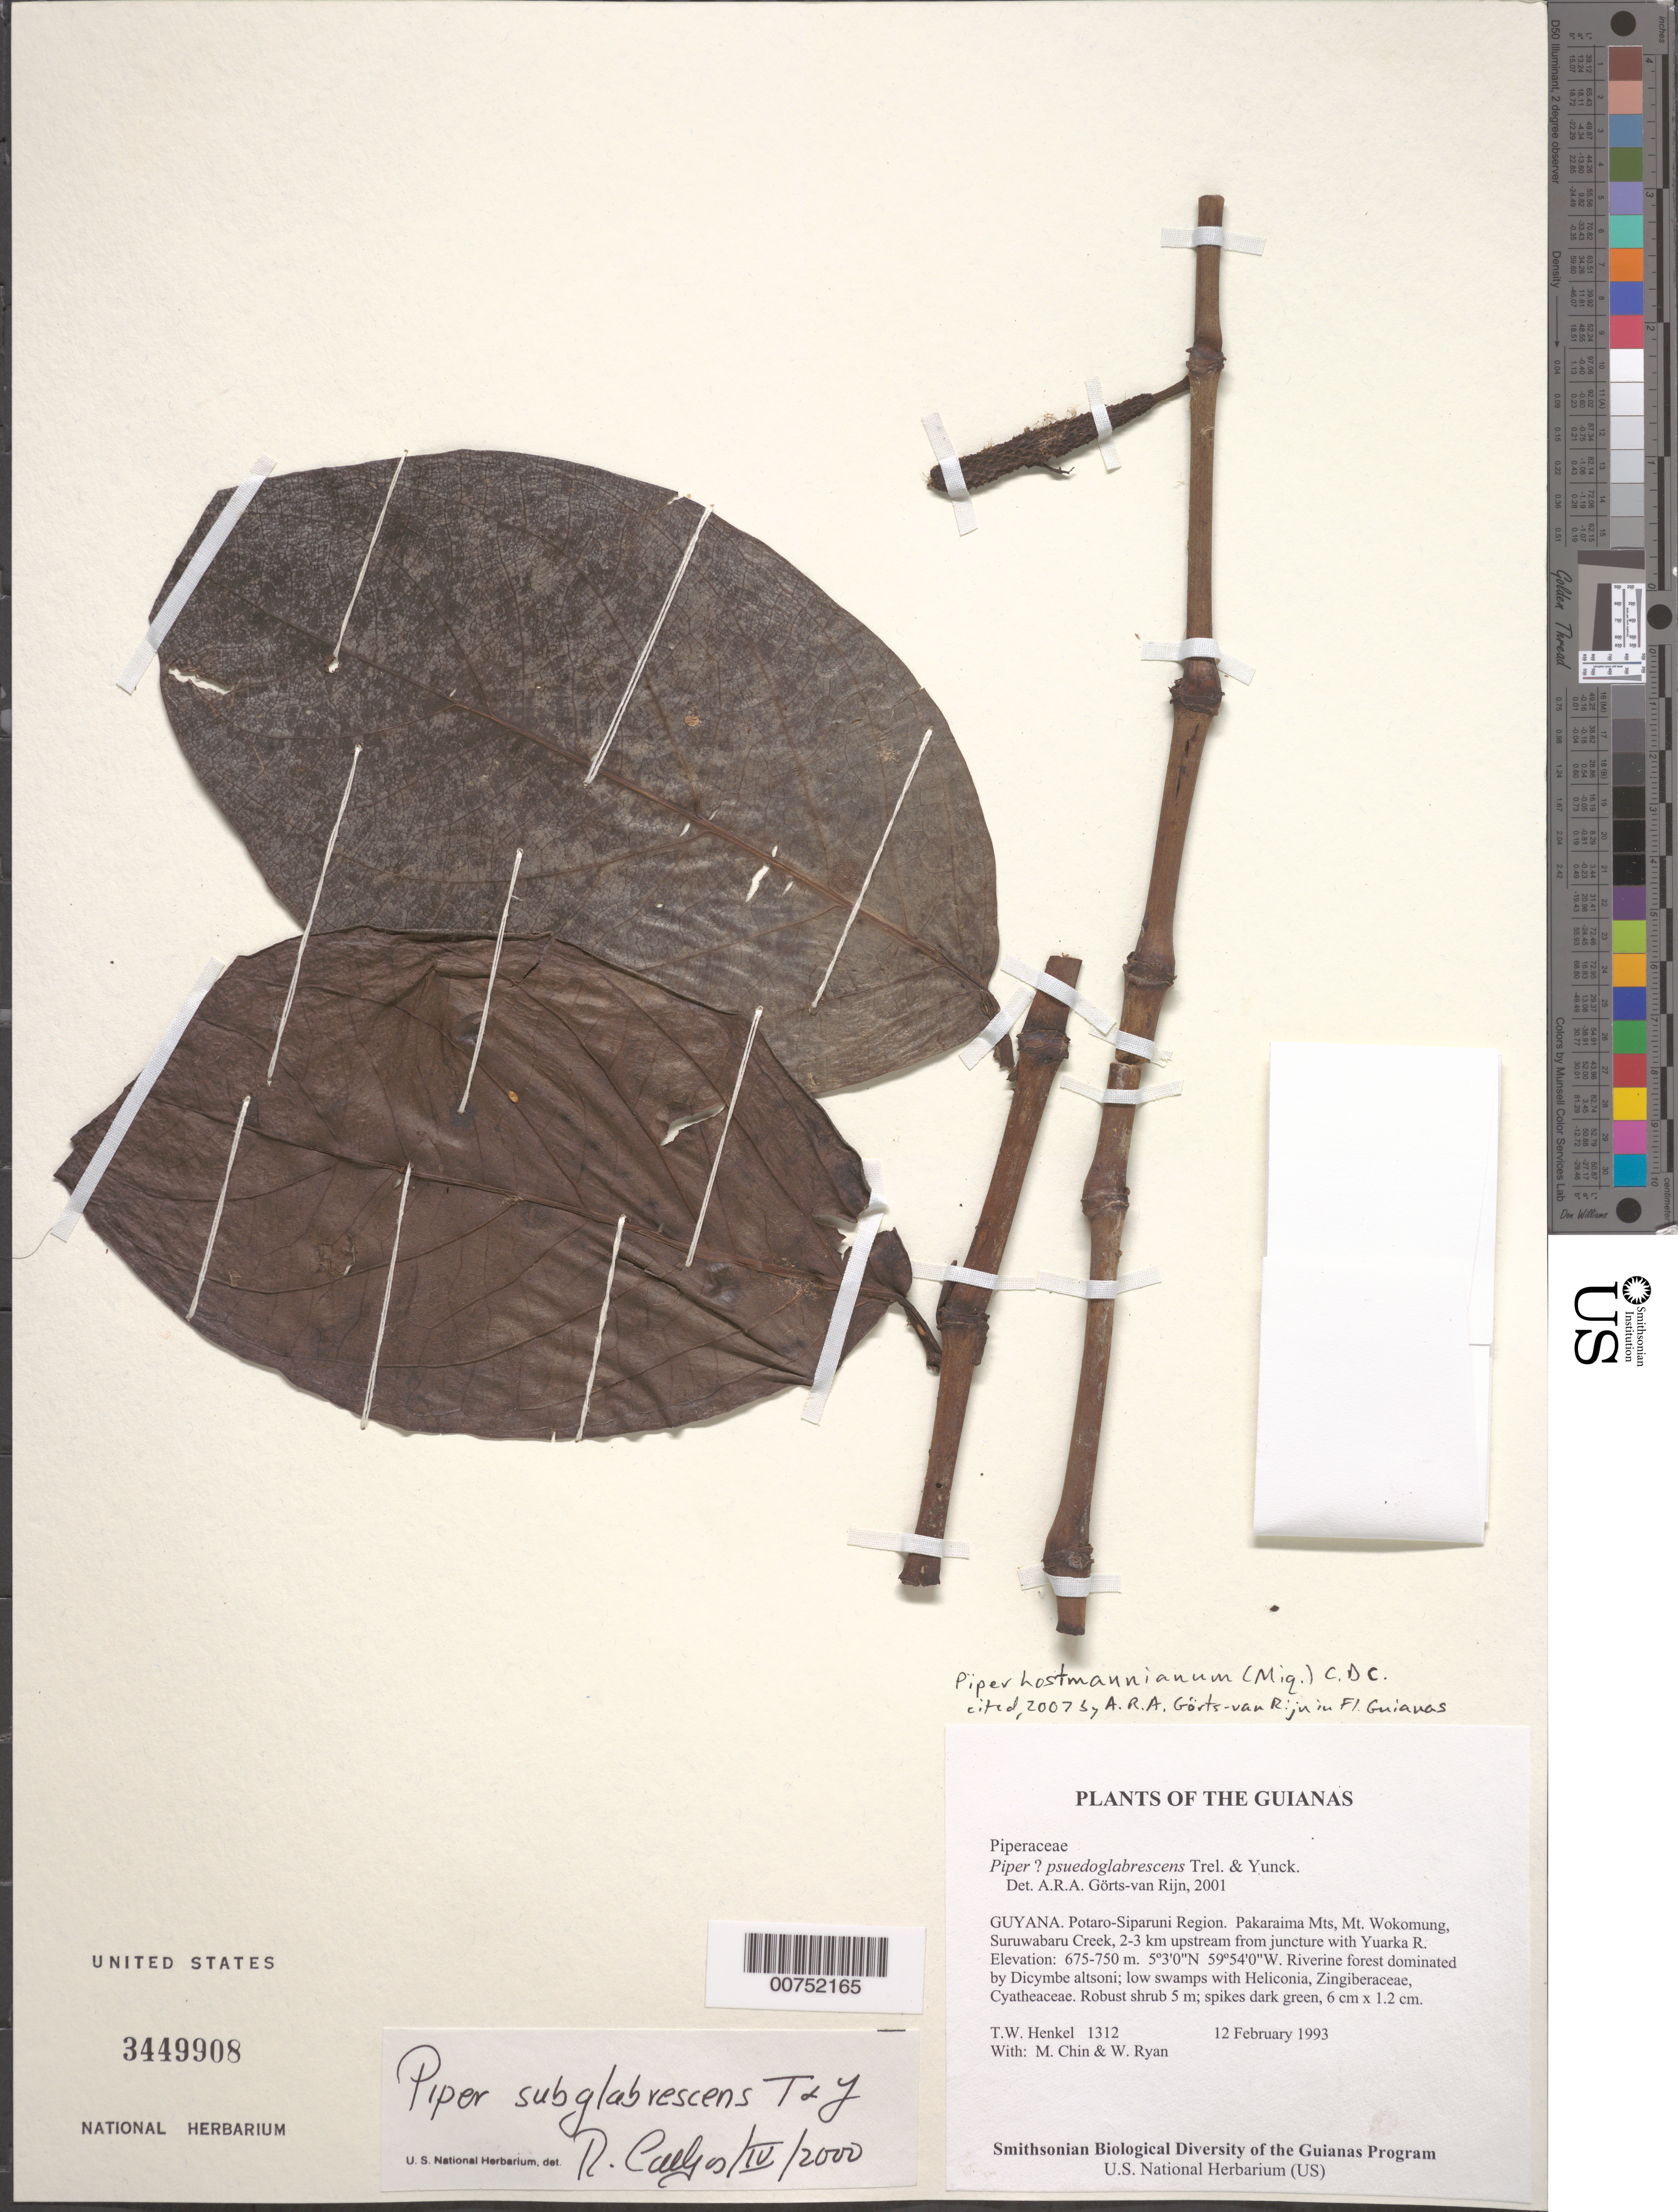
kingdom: Plantae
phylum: Tracheophyta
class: Magnoliopsida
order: Piperales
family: Piperaceae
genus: Piper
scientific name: Piper pseudoglabrescens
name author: Trel. & Yunck.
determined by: Görts-van Rijn, A. R. A.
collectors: T. Henkel, M. Chin & W. Ryan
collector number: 1312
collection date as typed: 12 February 1993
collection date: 1993-02-12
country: Guyana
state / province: Potaro-Siparuni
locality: Pakaraima Mts, Mt. Wokomung, Suruwabaru Creek, 2-3 km upstream from juncture with Yuarka R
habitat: Riverine forest dominated by Dicymbe altsoni; low swamps with Heliconia, Zingiberaceae, Cyatheaceae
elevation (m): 675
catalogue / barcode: US 3449908